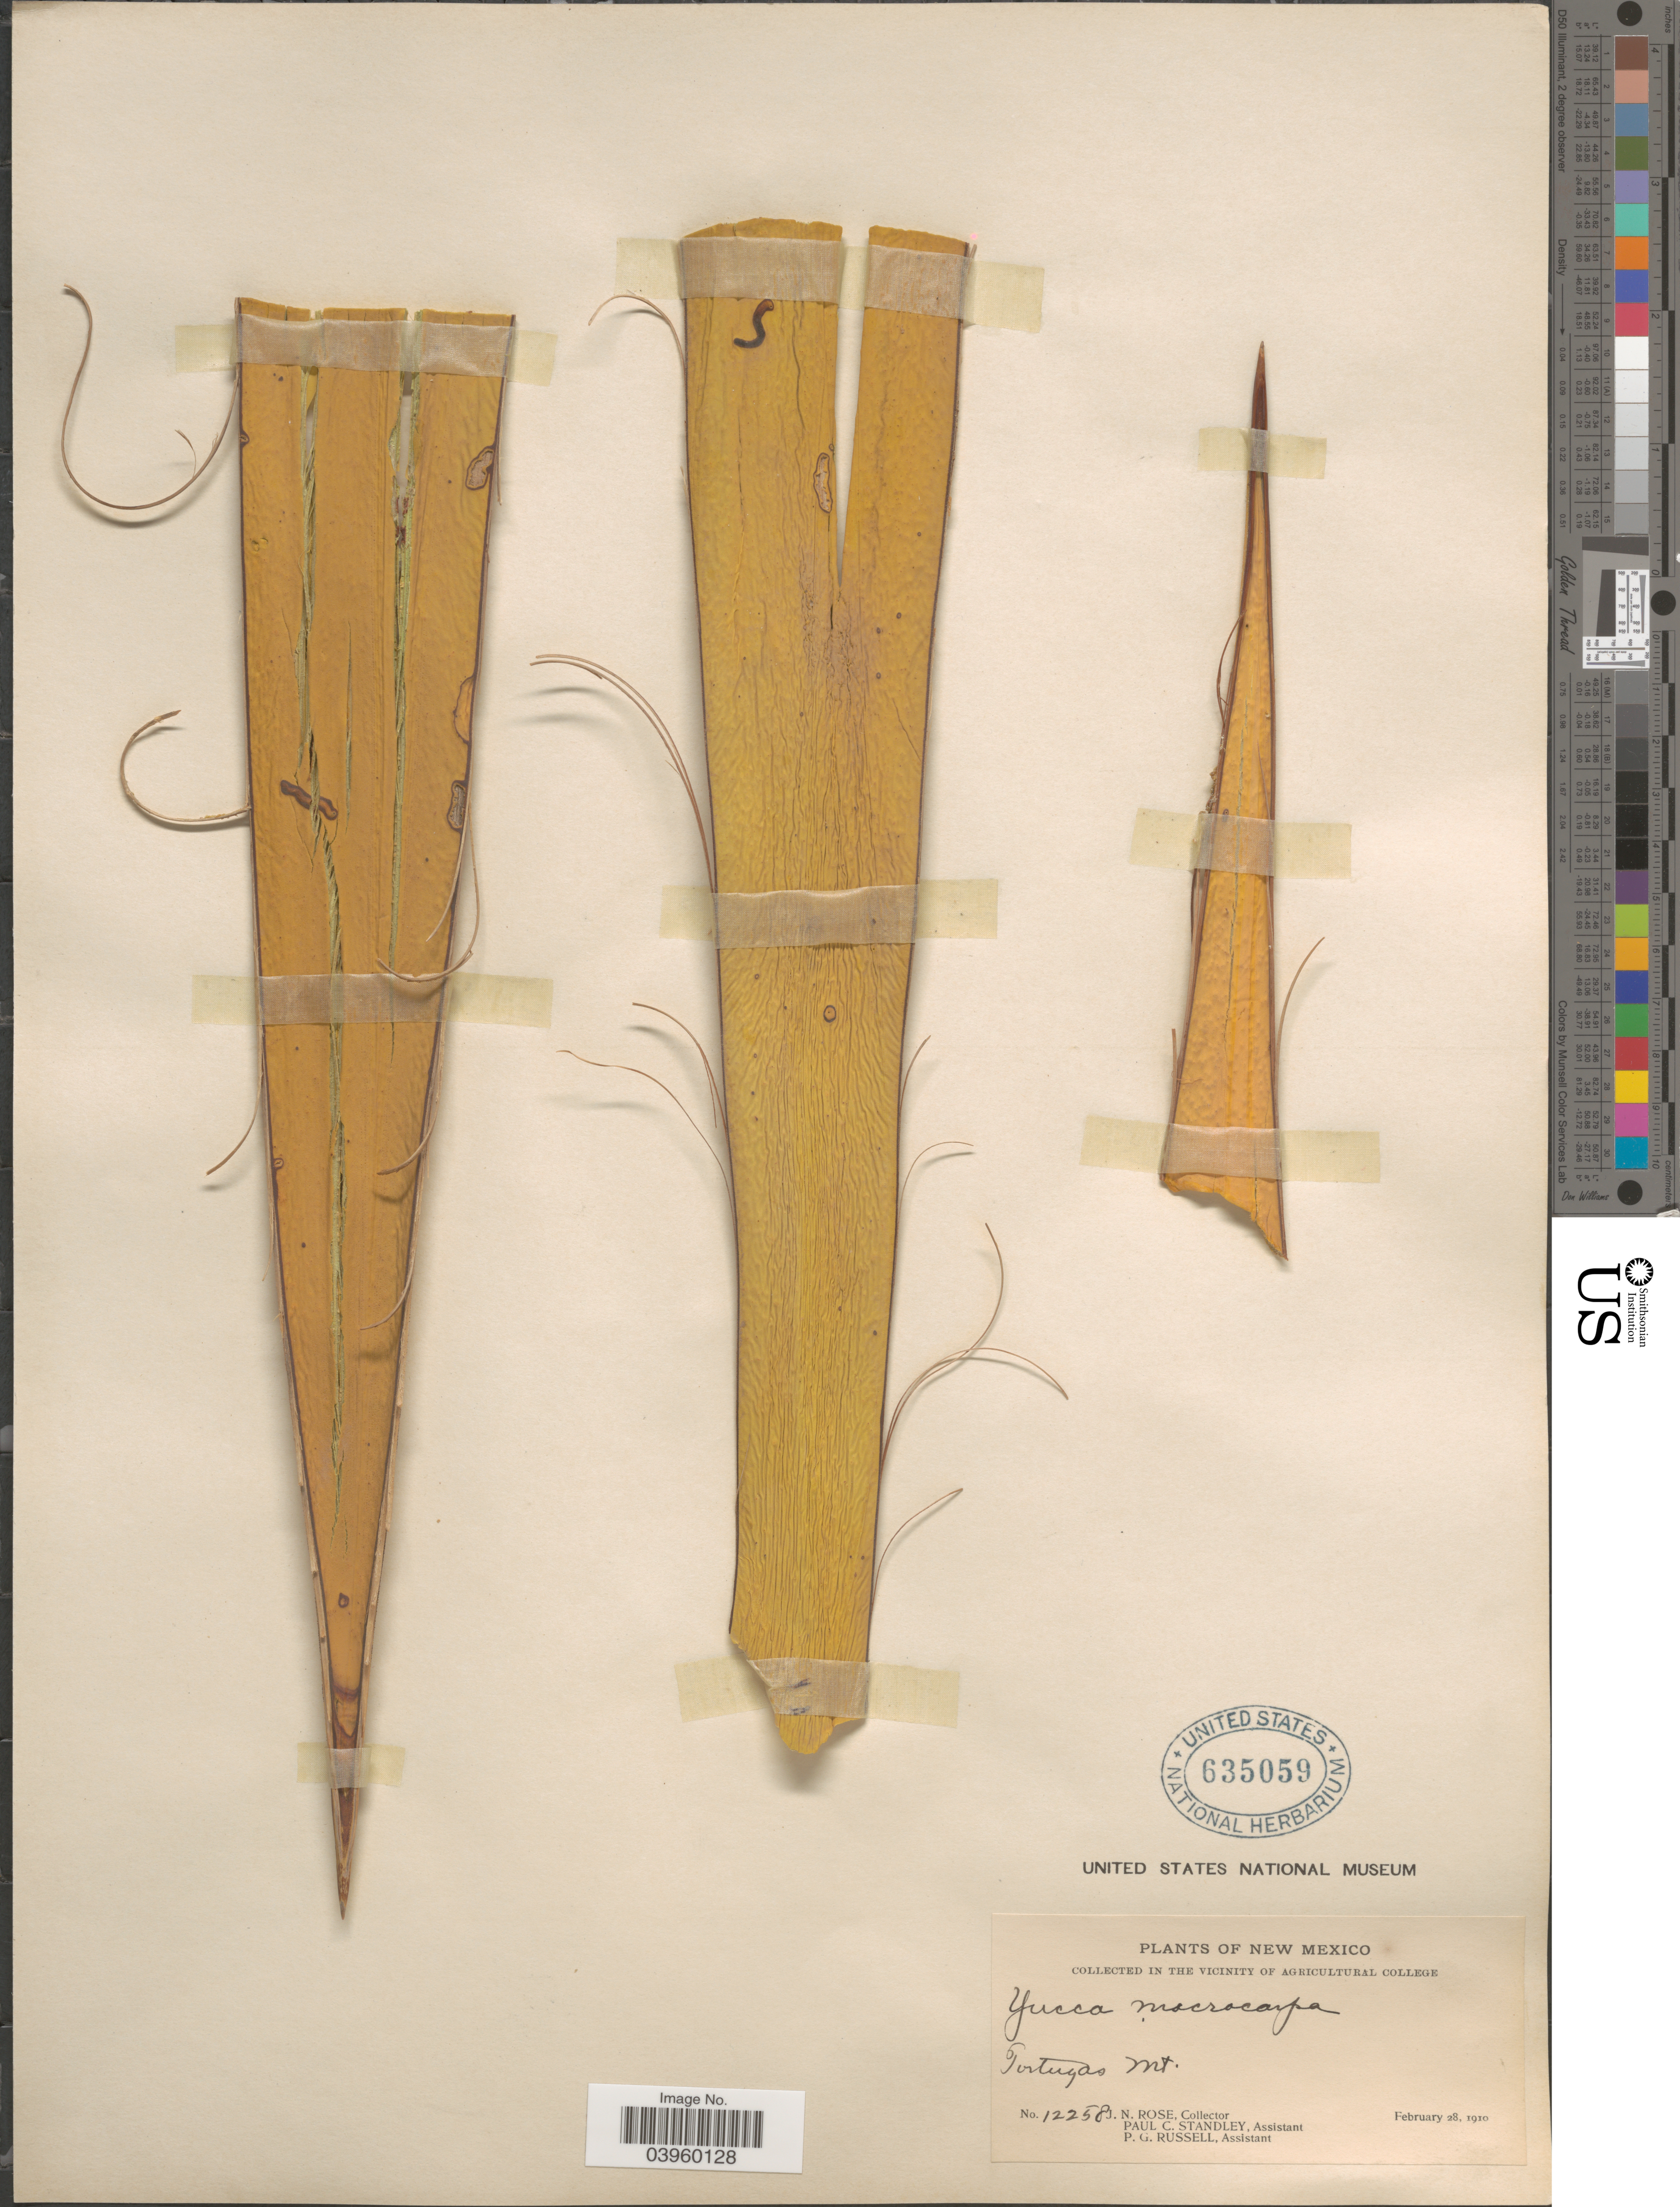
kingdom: Plantae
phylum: Tracheophyta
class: Liliopsida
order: Asparagales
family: Asparagaceae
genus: Yucca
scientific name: Yucca torreyi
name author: Shafer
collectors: J. N. Rose, P. C. Standley & P. G. Russell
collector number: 12258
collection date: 1910-02-28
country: United States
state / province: New Mexico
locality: In the vicinity of Agricultural College. Tortugas Mt.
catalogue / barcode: US 635059